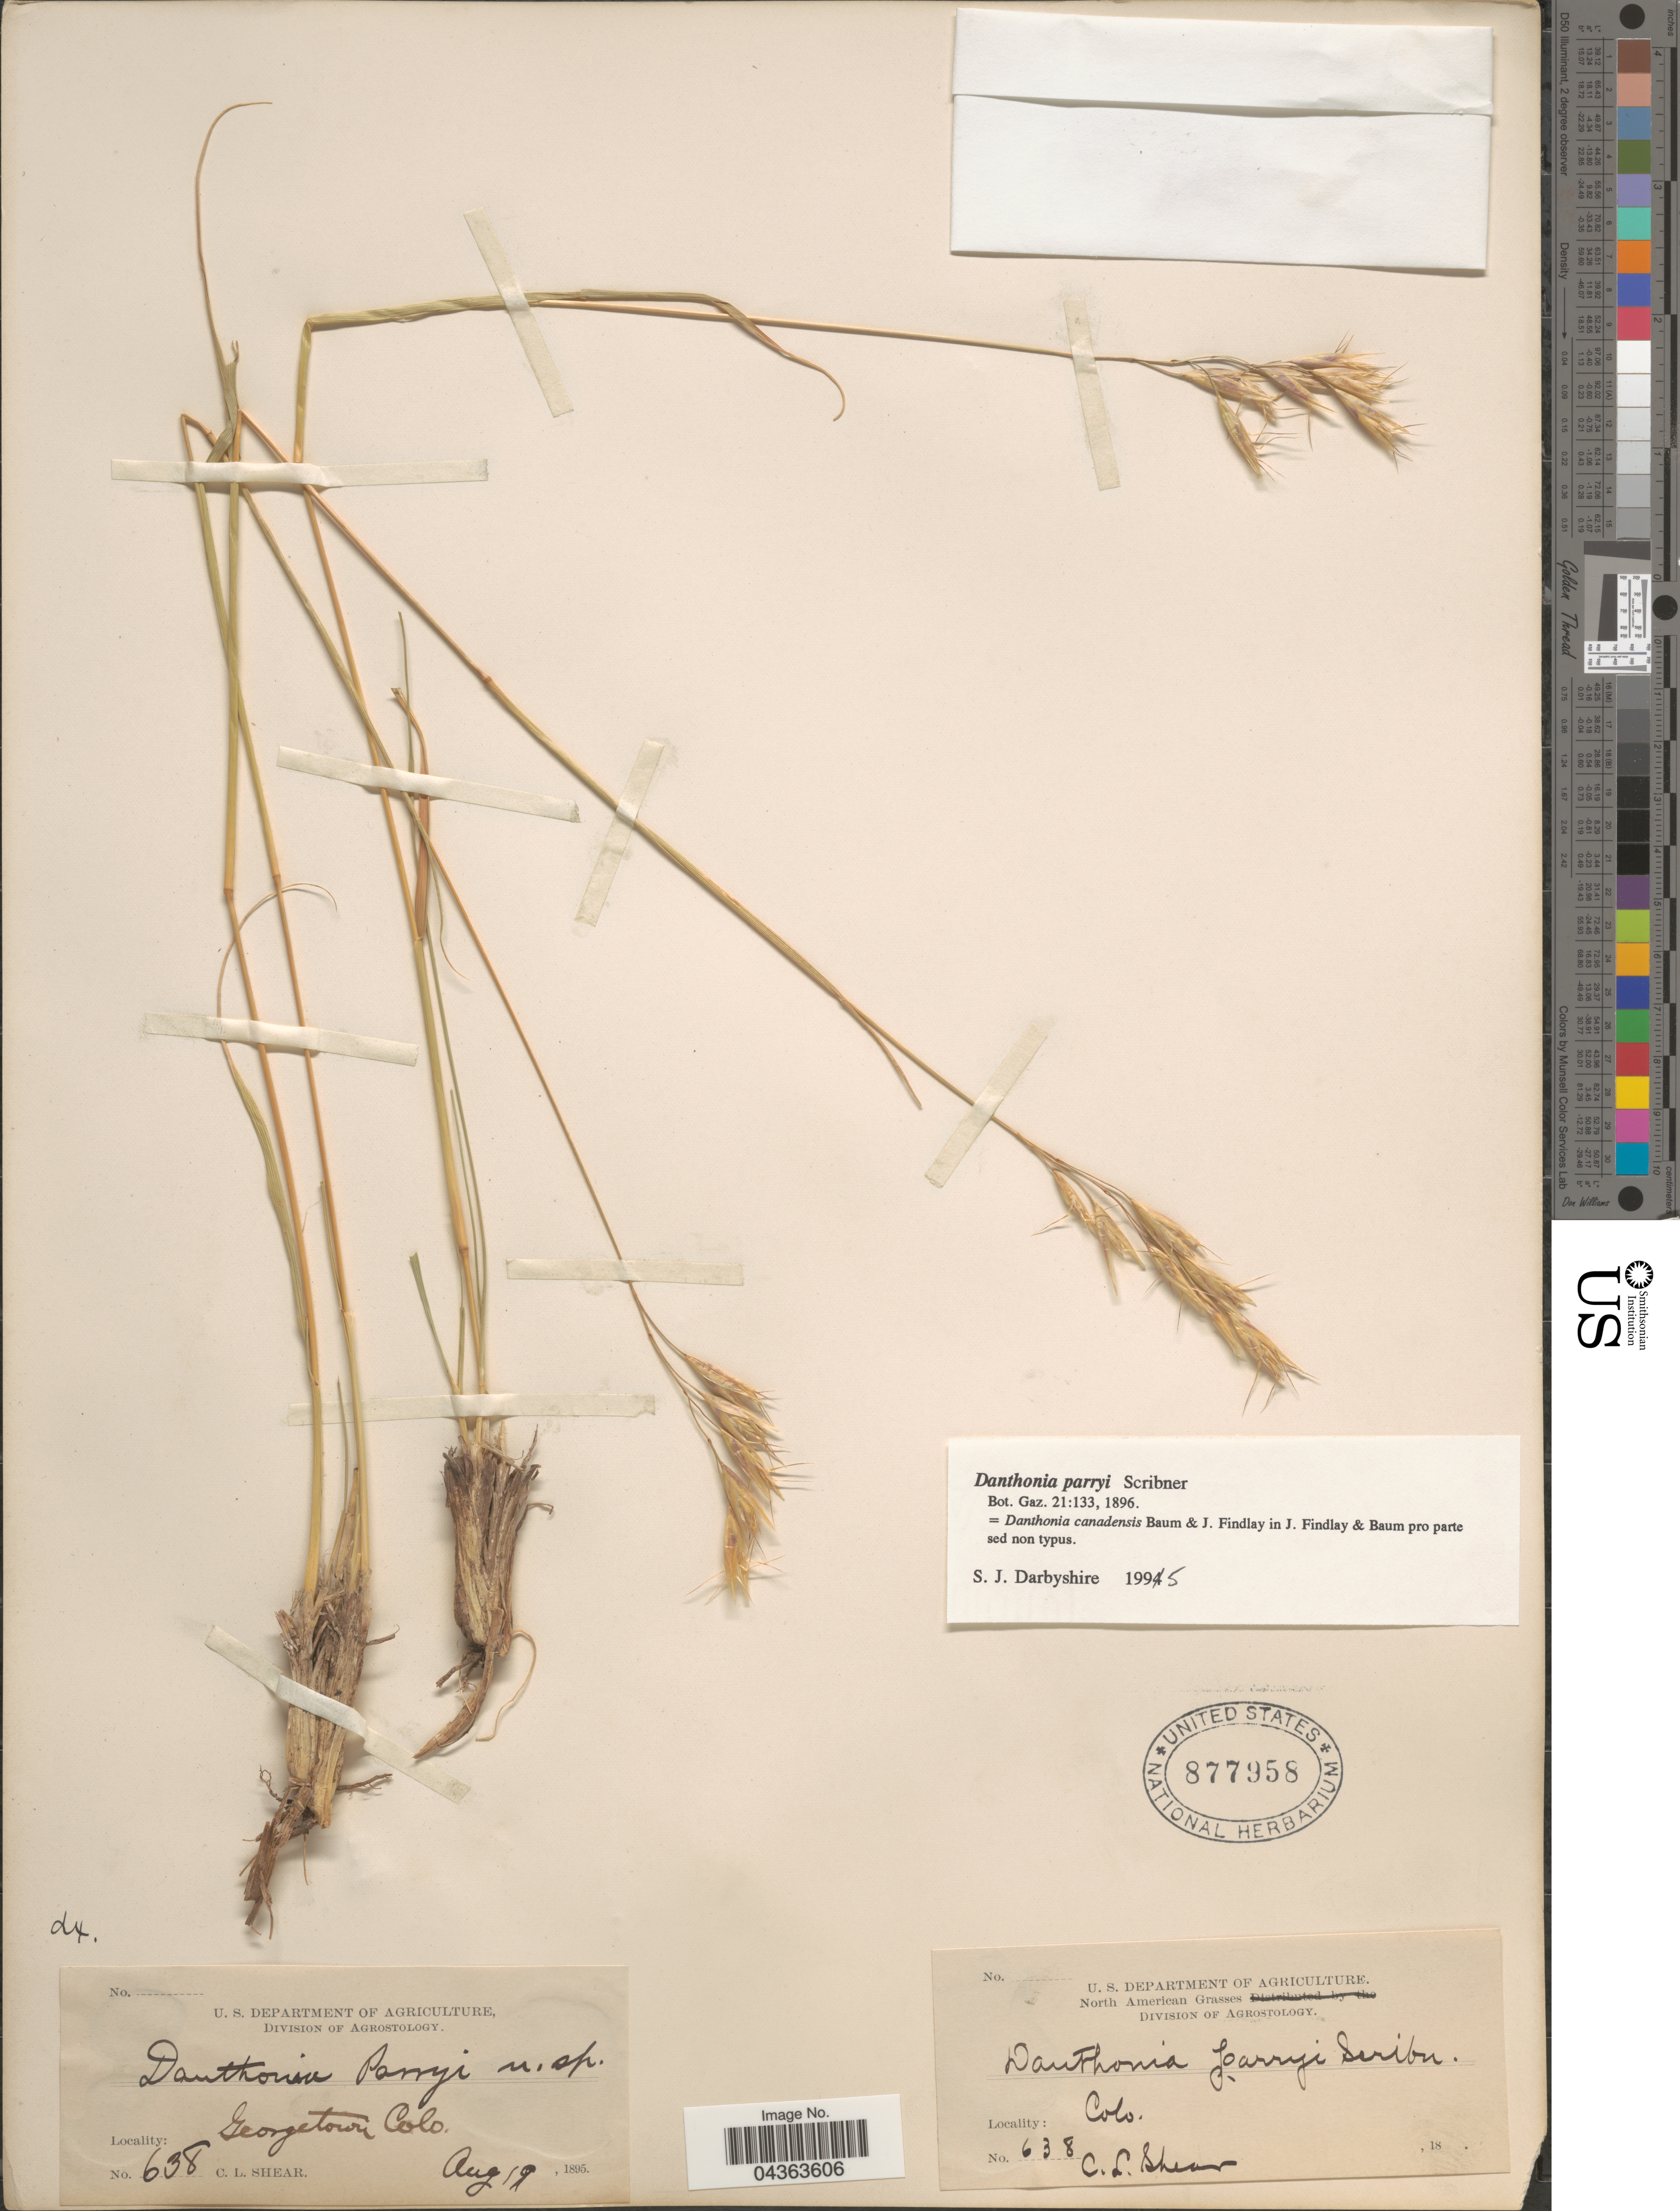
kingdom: Plantae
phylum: Tracheophyta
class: Liliopsida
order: Poales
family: Poaceae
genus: Danthonia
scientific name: Danthonia parryi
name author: Scribn.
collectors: C. L. Shear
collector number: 638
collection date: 1895-08-19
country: United States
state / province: Colorado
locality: Georgetown.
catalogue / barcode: US 877958